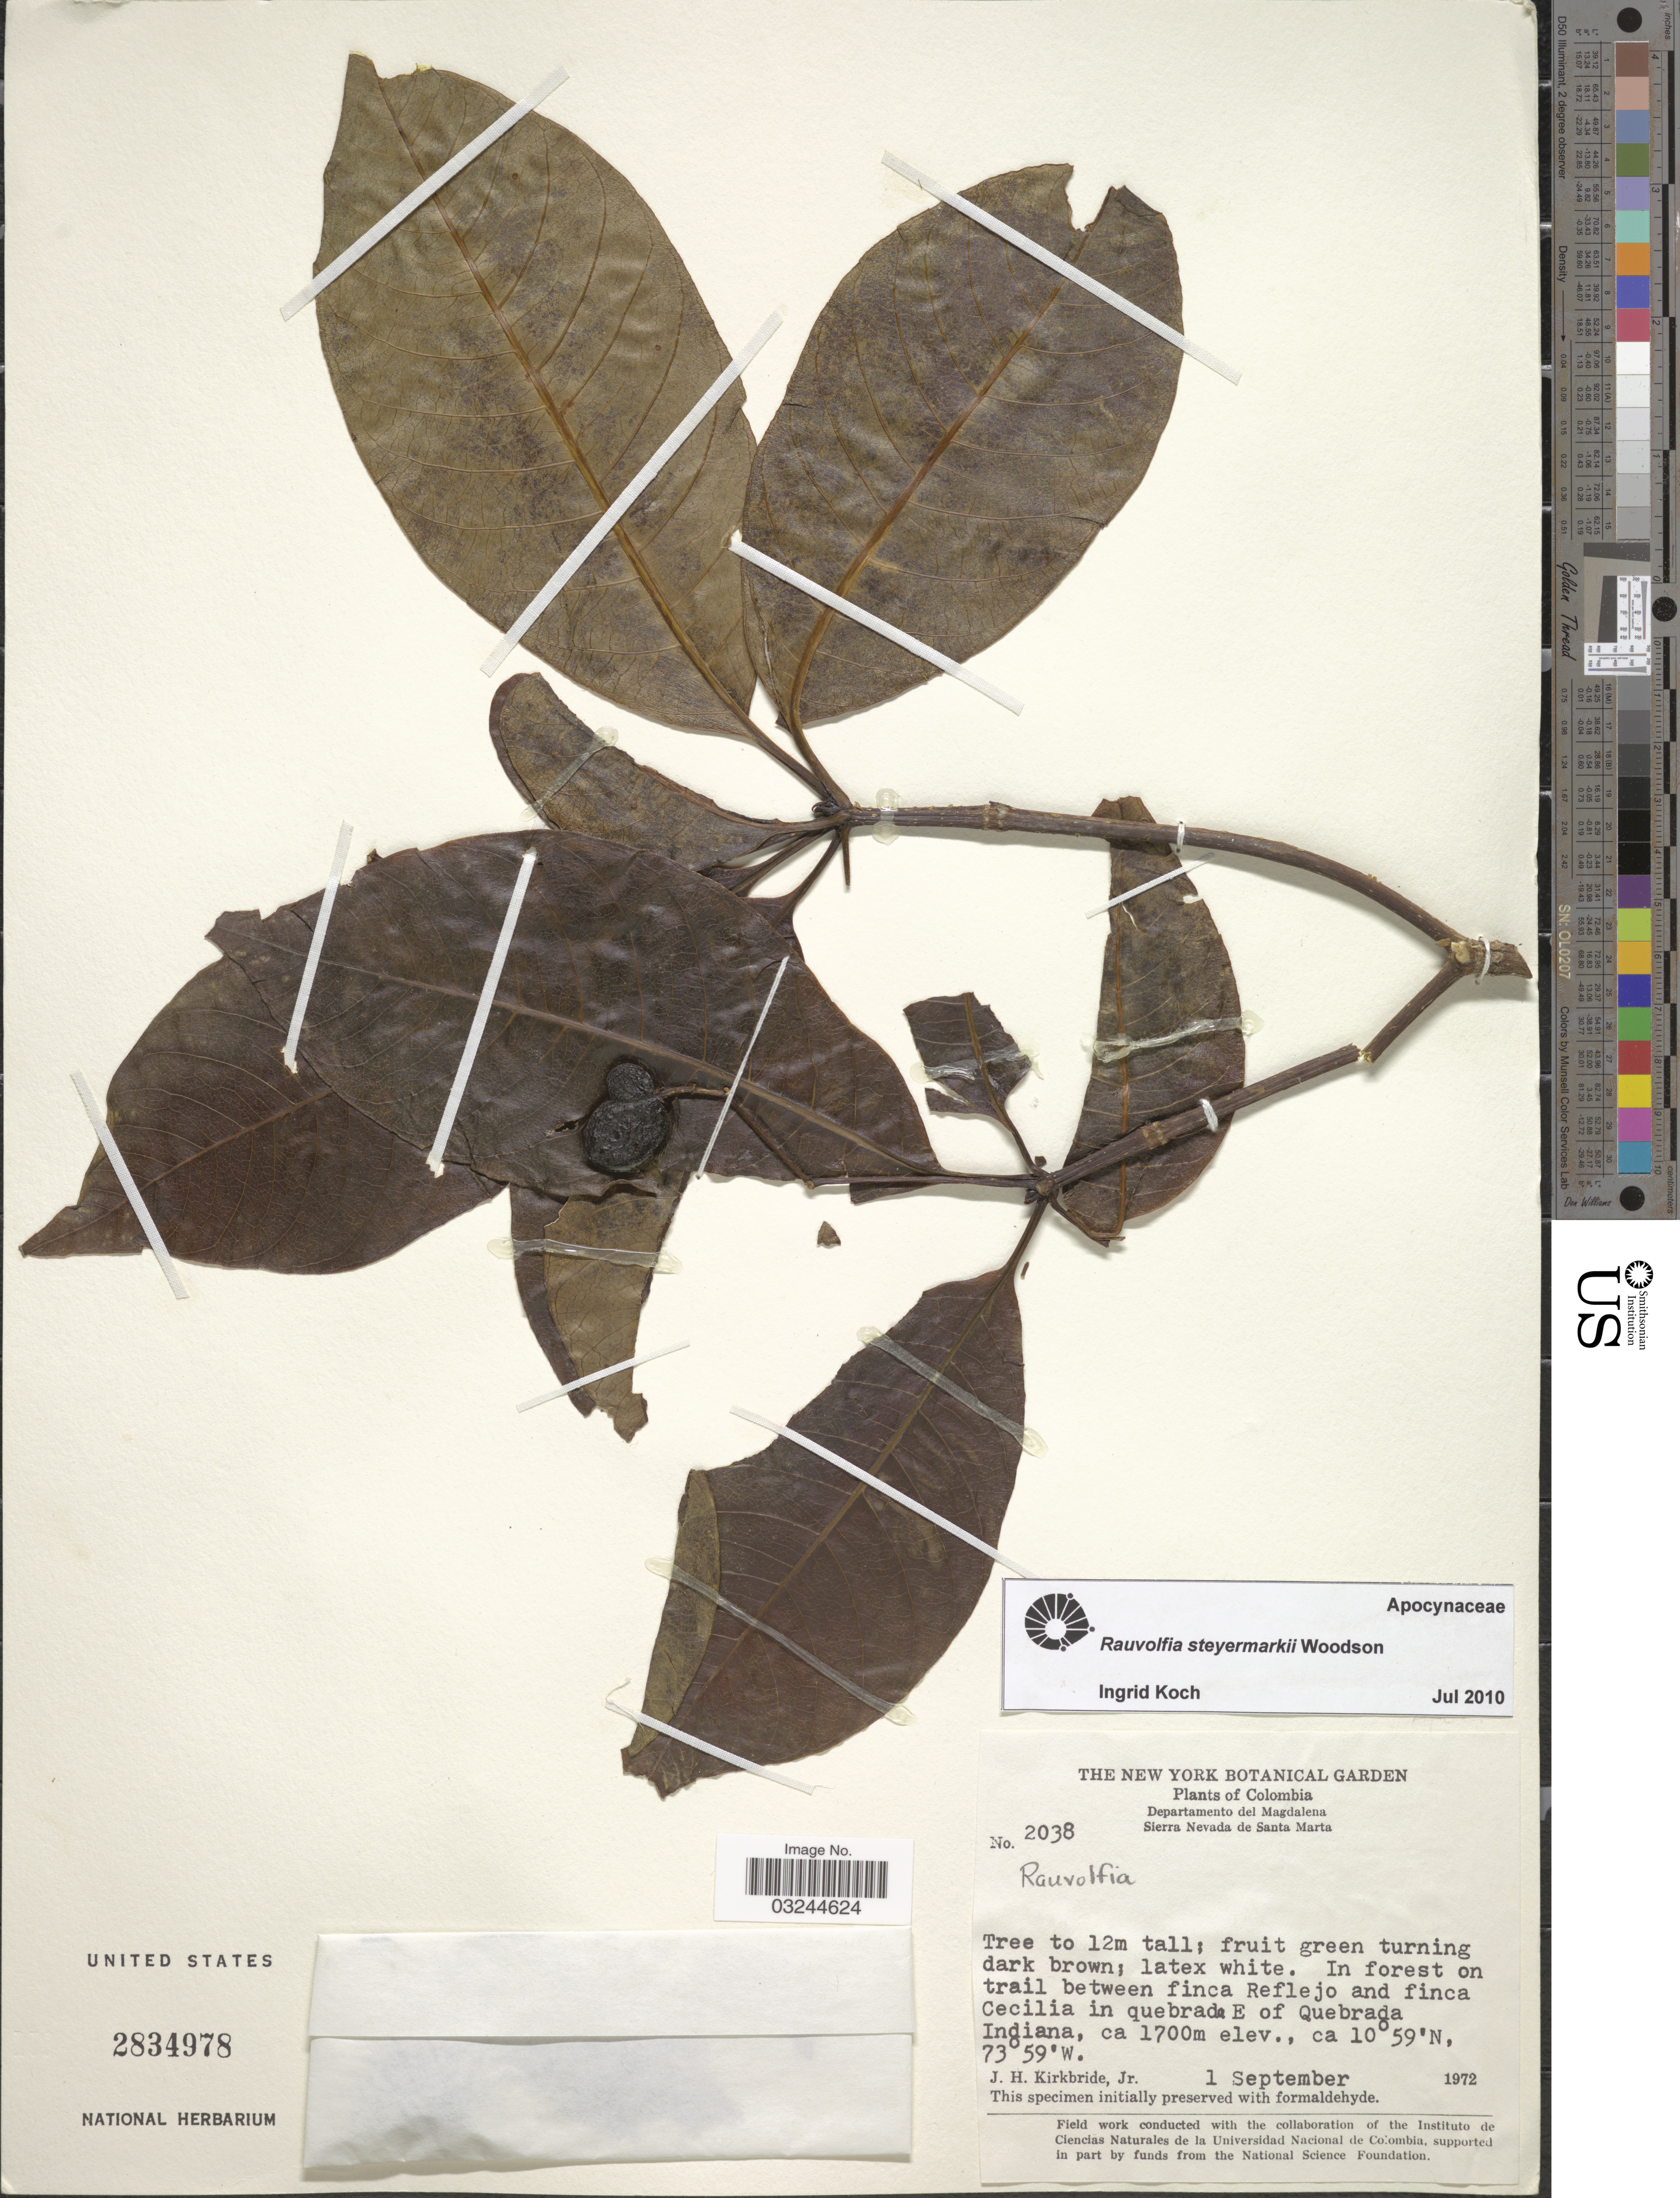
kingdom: Plantae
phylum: Tracheophyta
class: Magnoliopsida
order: Gentianales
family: Apocynaceae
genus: Rauvolfia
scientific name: Rauvolfia steyermarkii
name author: Woodson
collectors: J. H. Kirkbride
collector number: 2038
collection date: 1972-09-01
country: Colombia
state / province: Magdalena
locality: Departamento del Magdalena. Sierra Nevada de Santa Marta. In forest on trail between finca Reflejo and finca Cecilia in quebrada E of Quebrada Indiana.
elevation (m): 1700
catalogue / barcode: US 2834978